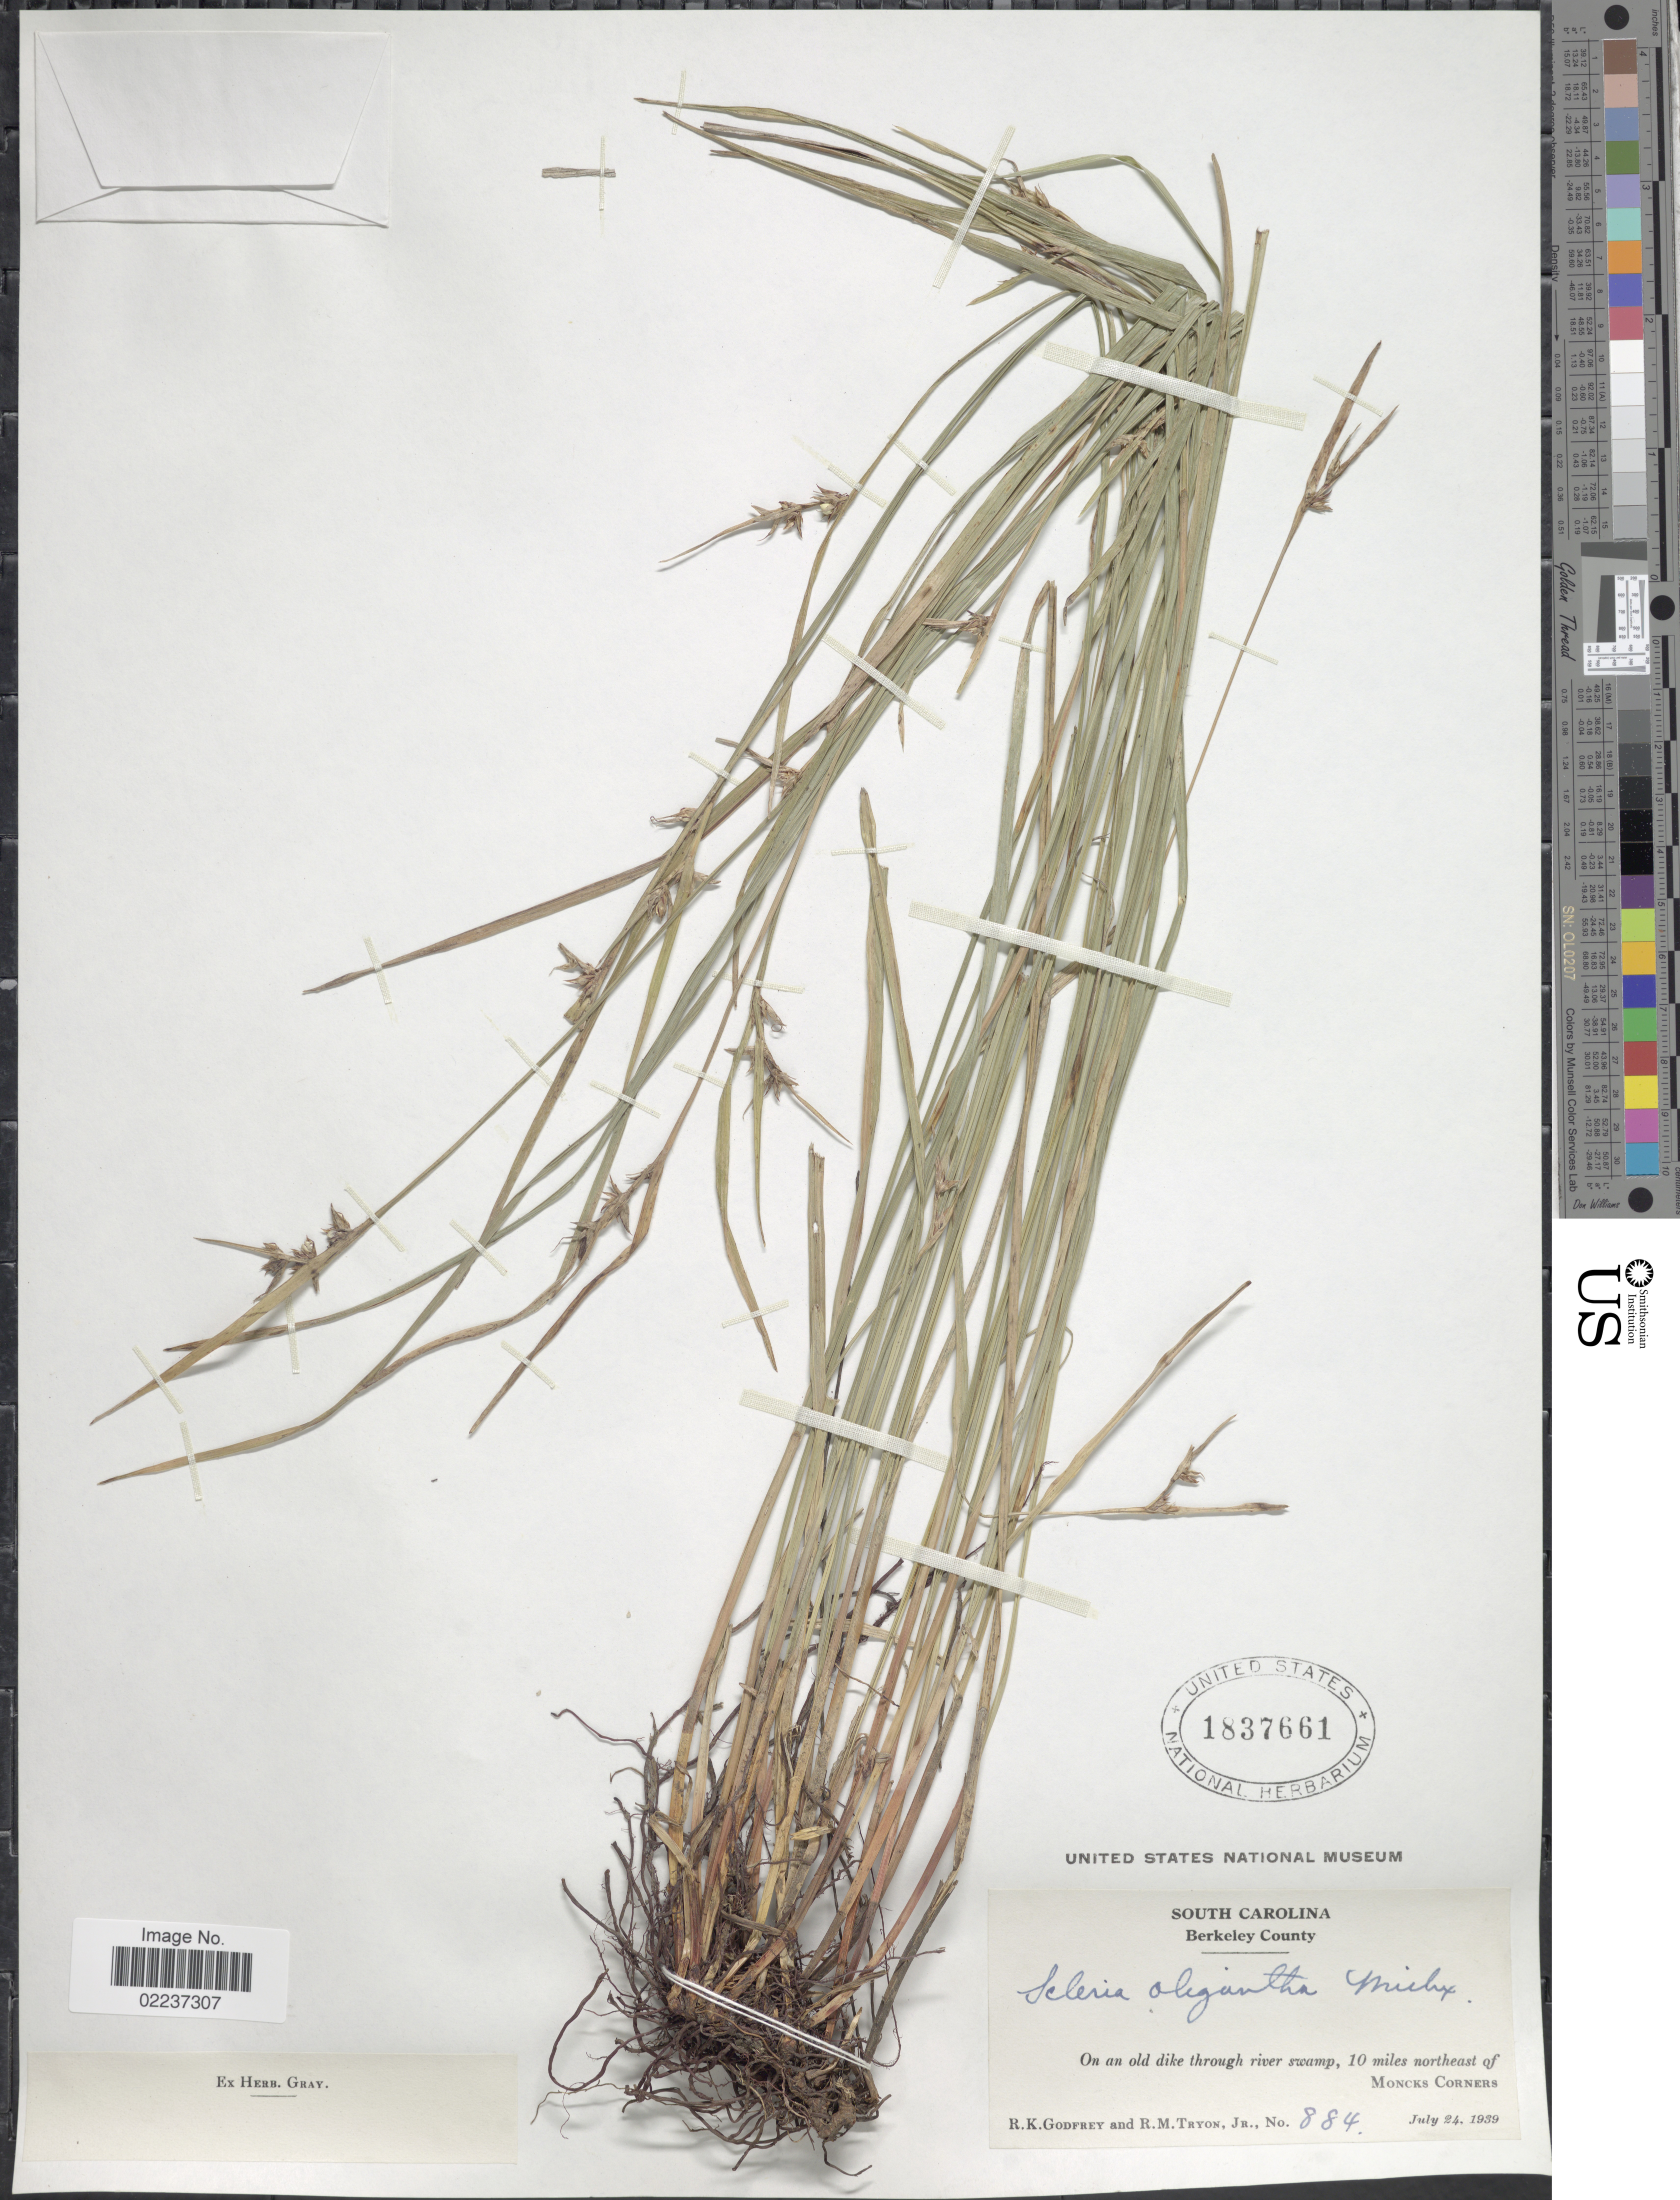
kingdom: Plantae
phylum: Tracheophyta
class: Liliopsida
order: Poales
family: Cyperaceae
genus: Scleria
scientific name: Scleria oligantha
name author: Michx.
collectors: R. K. Godfrey & R. M. Tryon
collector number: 884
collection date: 1939-07-24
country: United States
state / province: South Carolina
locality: Berkeley County, On an old like through river swamp, 10 miles northeast of Moncks Corners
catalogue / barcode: US 1837661